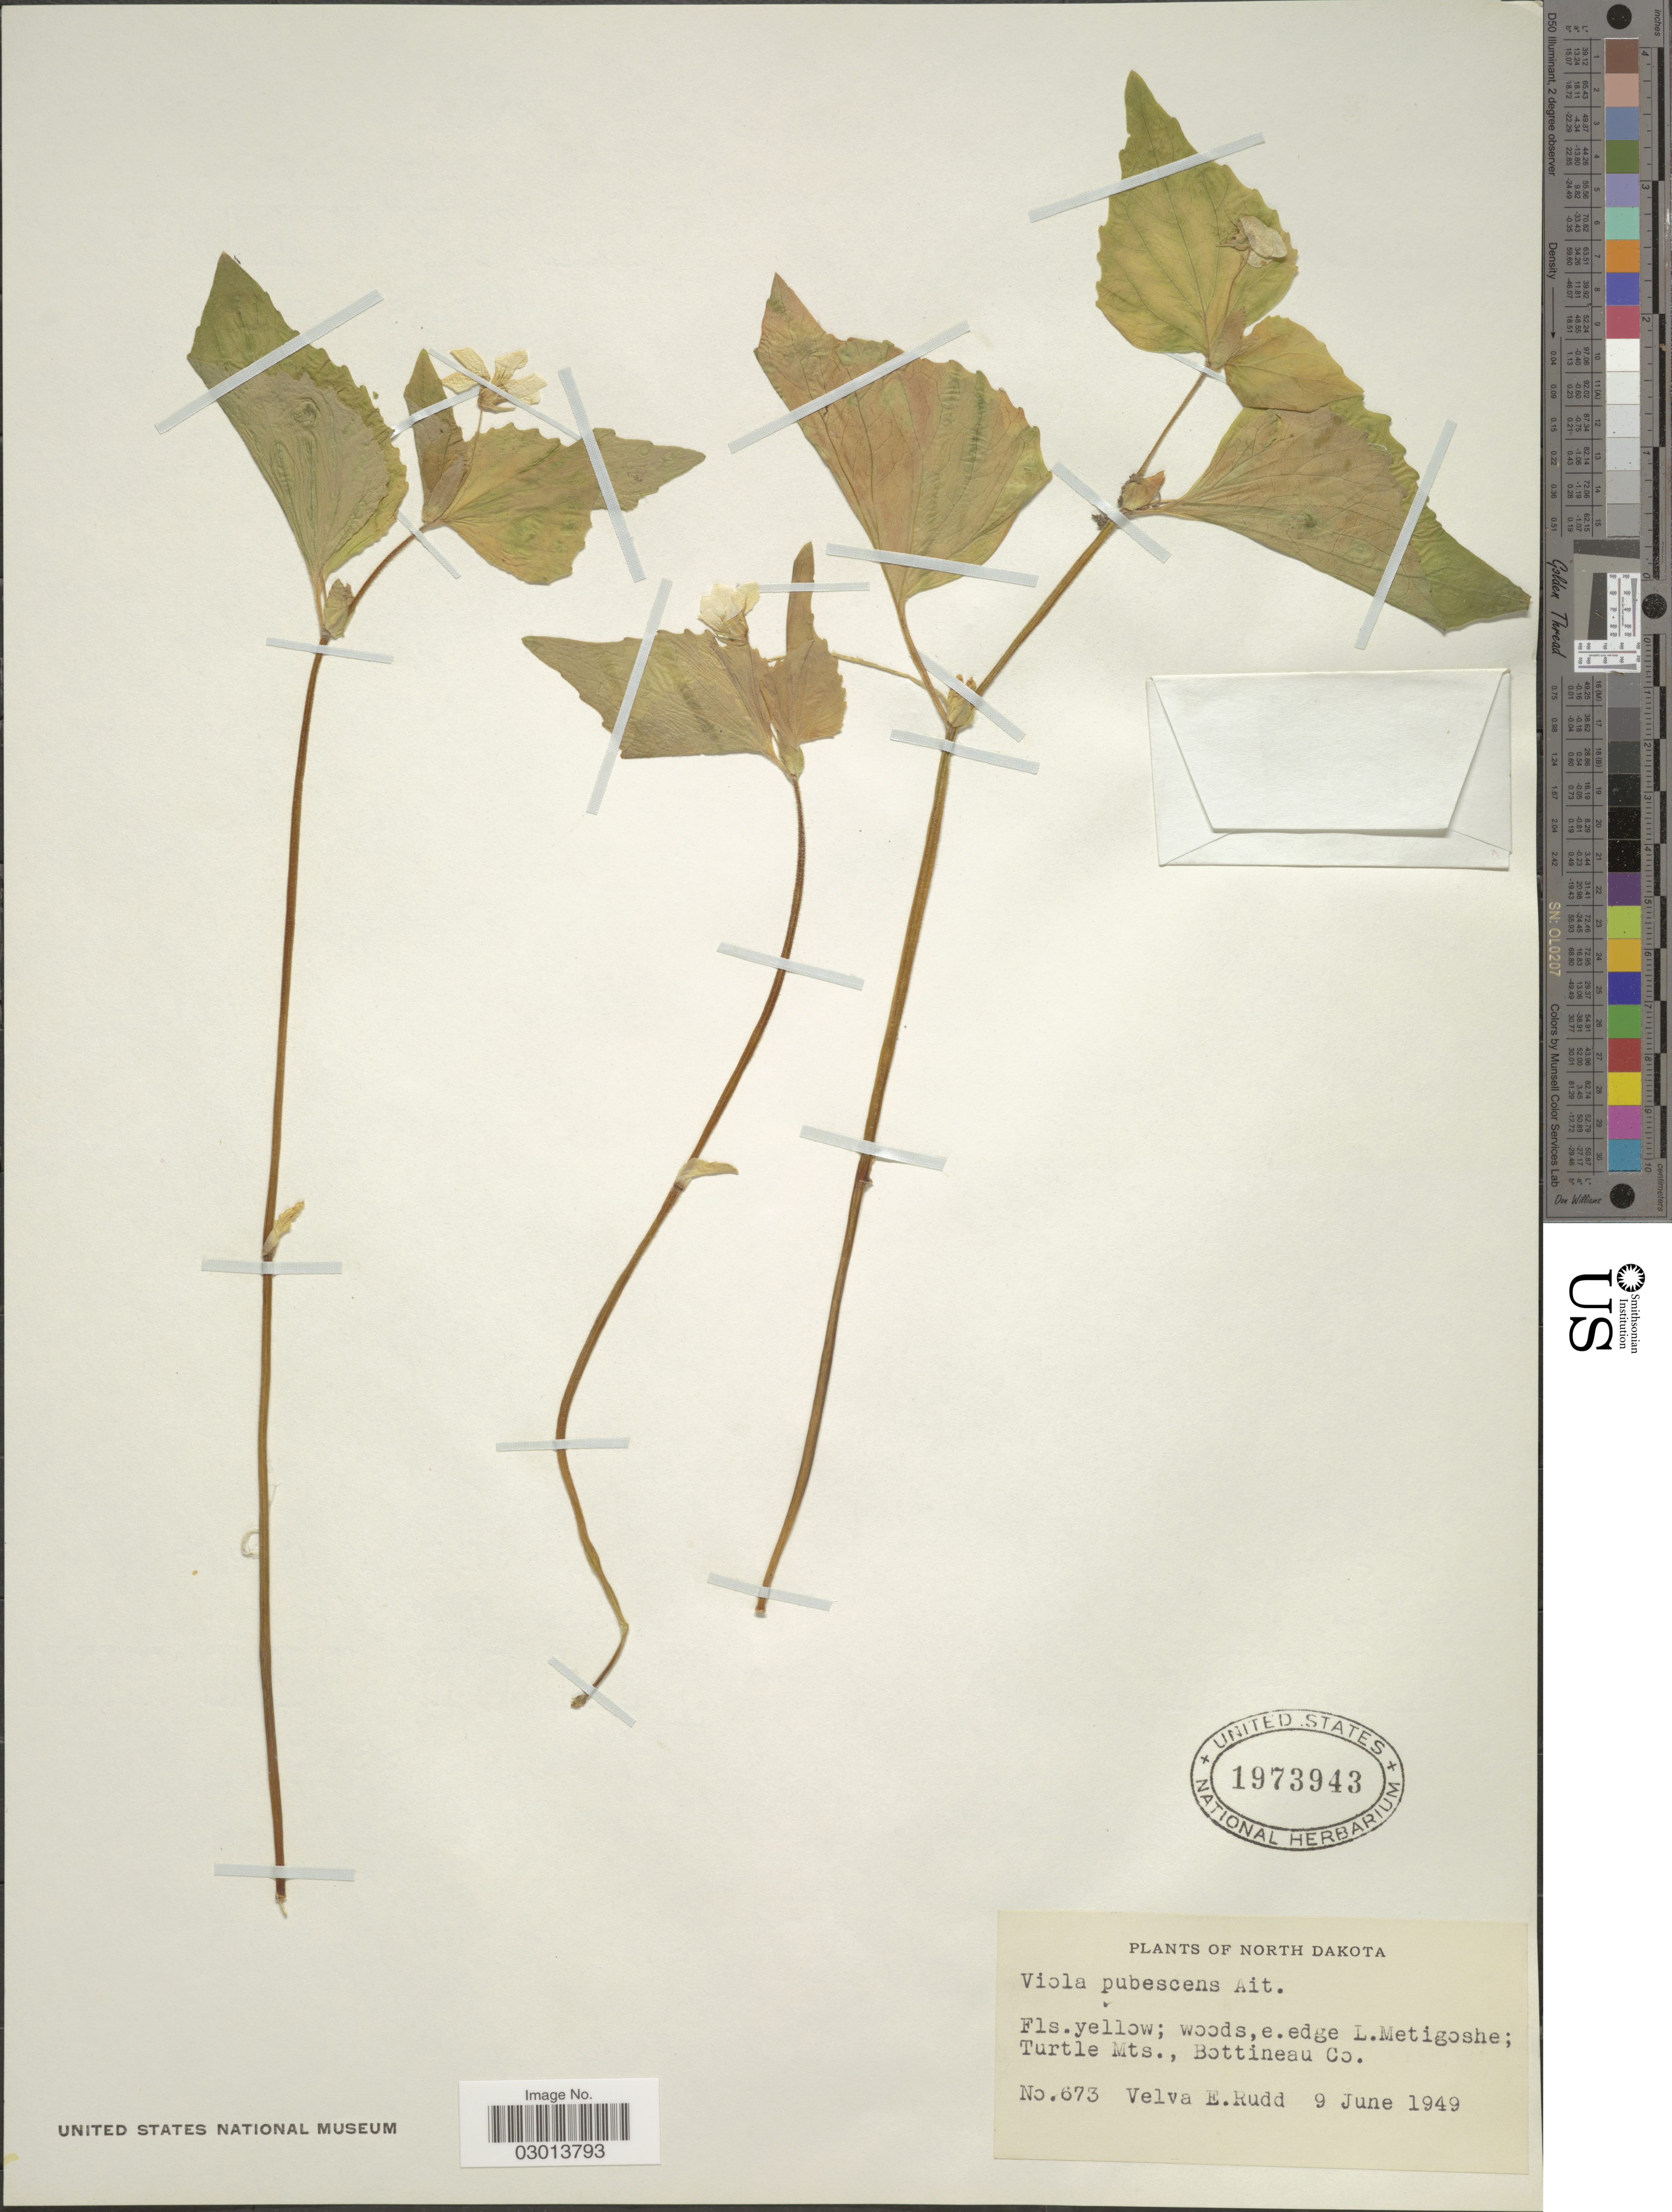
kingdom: Plantae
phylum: Tracheophyta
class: Magnoliopsida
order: Malpighiales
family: Violaceae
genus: Viola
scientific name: Viola pubescens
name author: Aiton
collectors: V. E. Rudd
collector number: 673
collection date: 1949-06-09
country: United States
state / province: North Dakota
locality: Turtle Mts., Bottineau Co.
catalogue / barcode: US 1973943